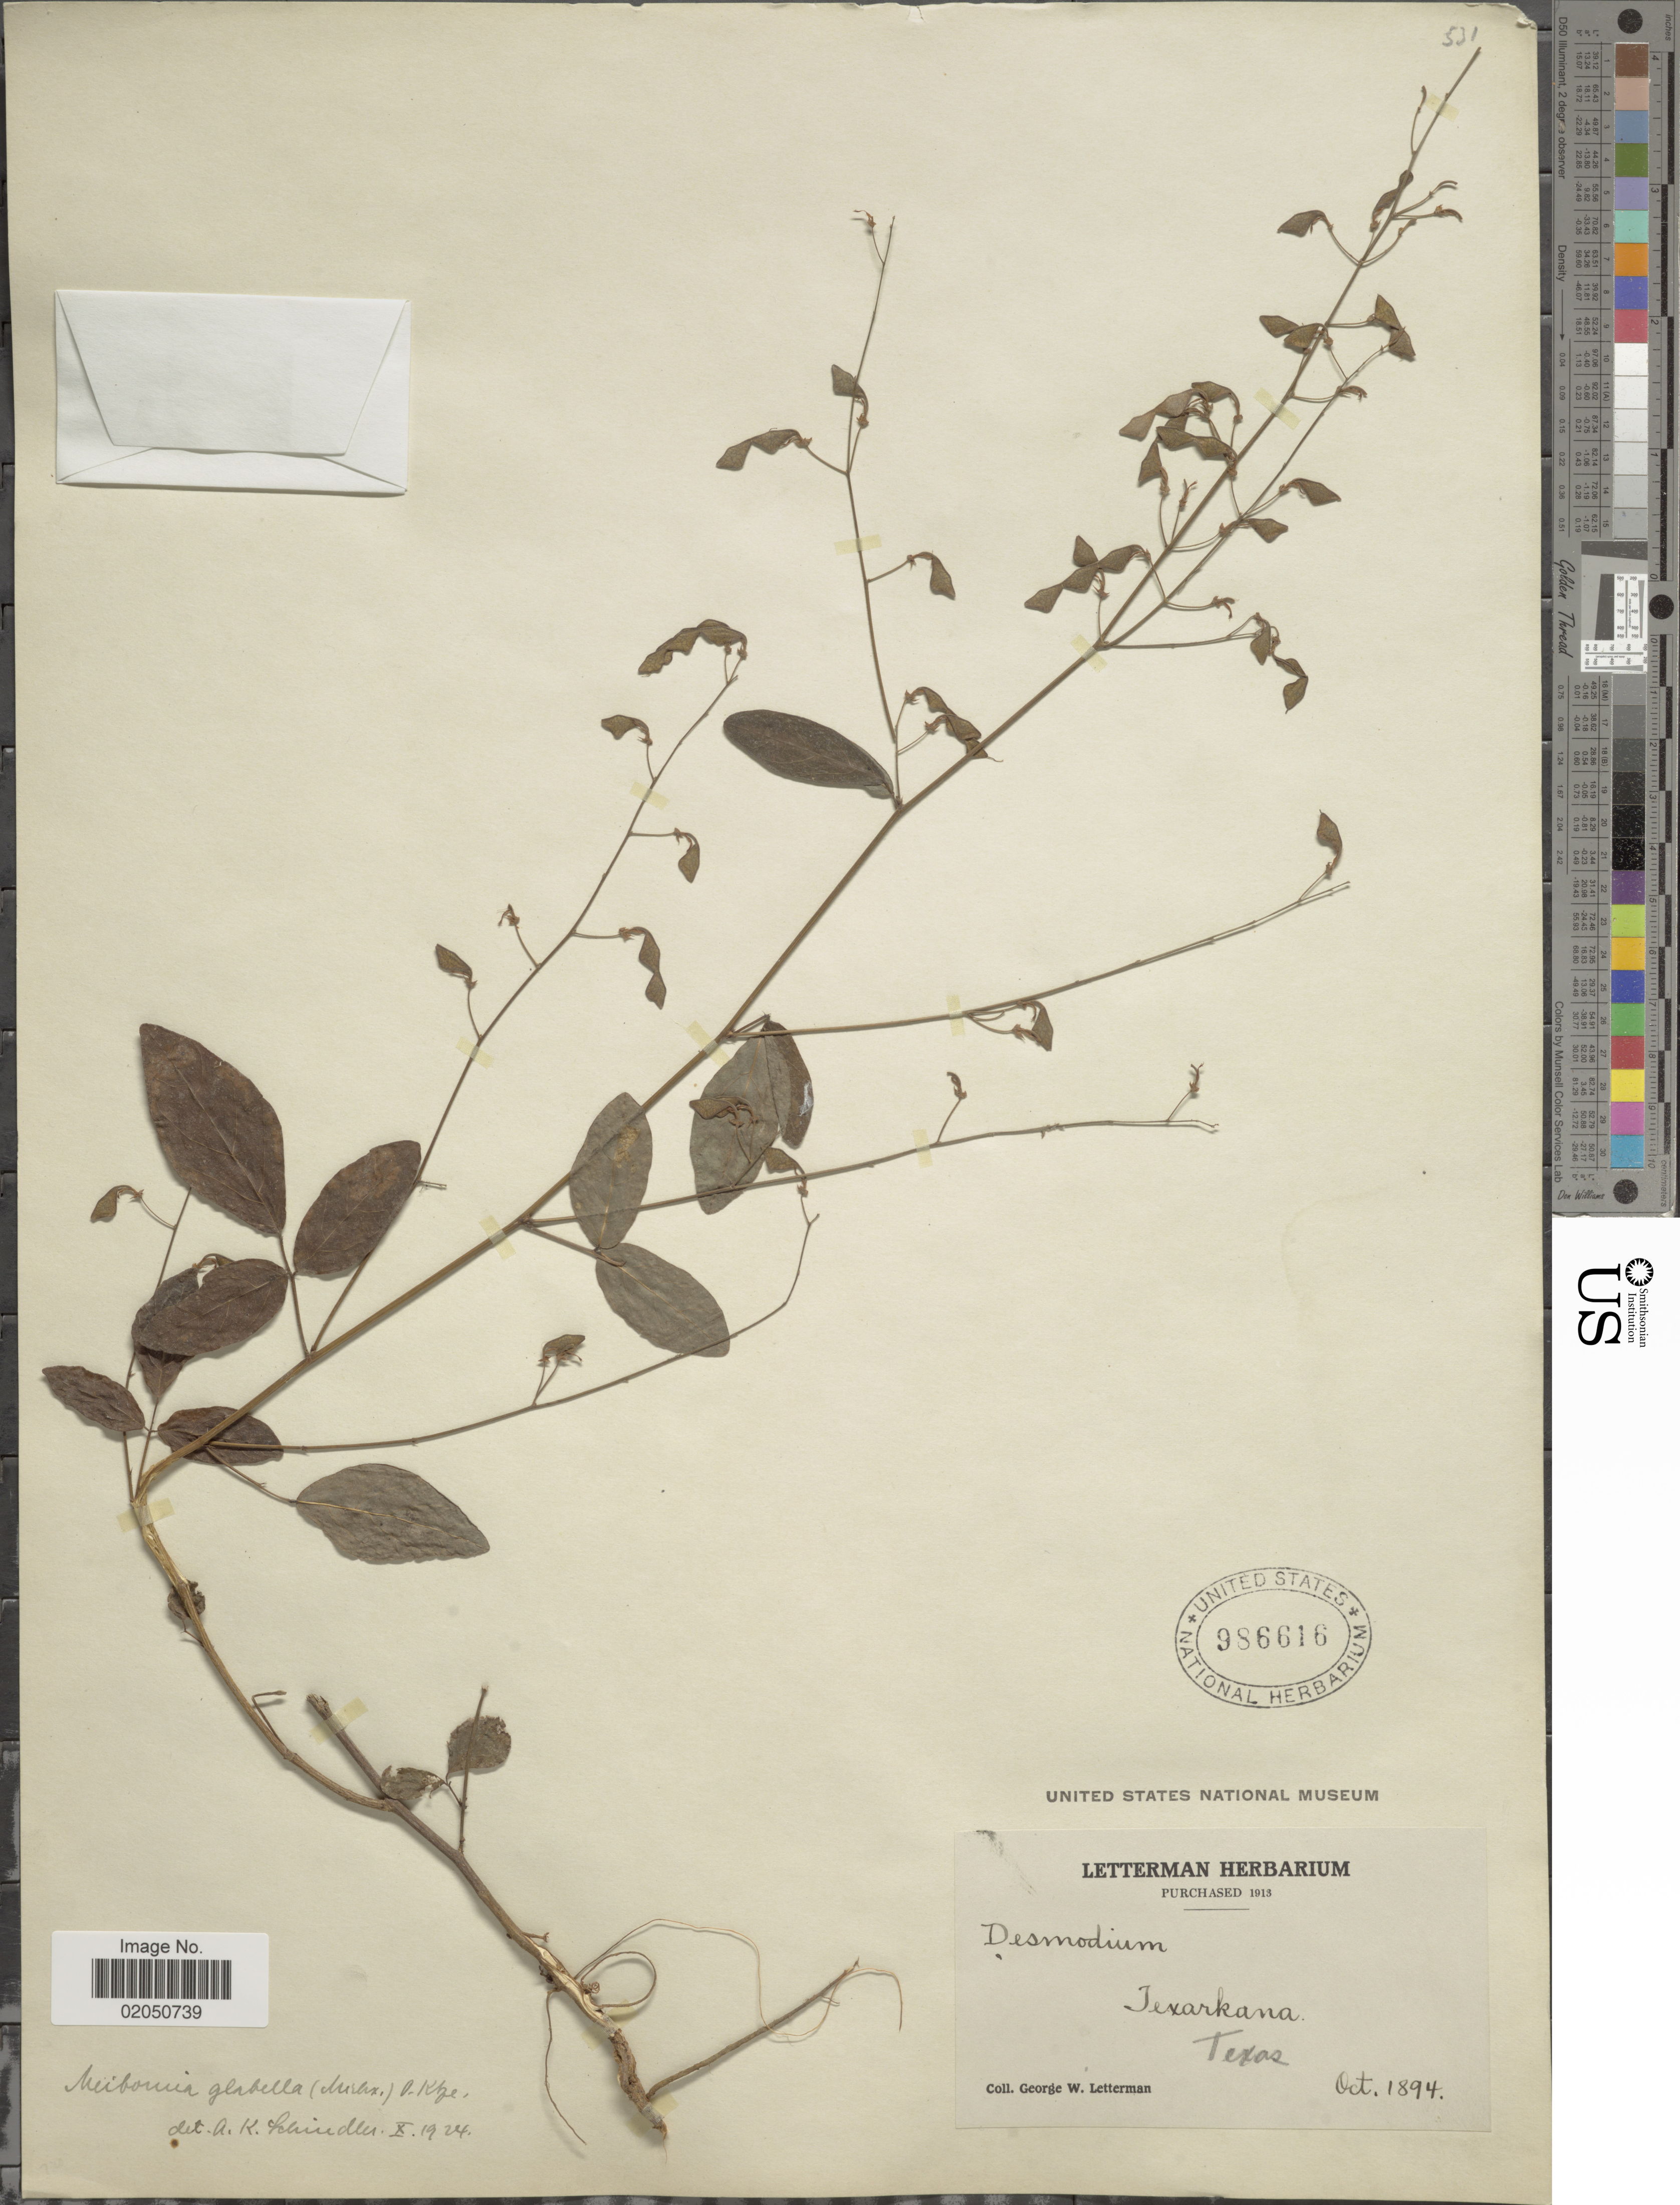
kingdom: Plantae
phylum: Tracheophyta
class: Magnoliopsida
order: Fabales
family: Fabaceae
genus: Desmodium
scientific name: Desmodium glabellum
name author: (Michx.) DC.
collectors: G. W. Letterman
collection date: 1894-10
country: United States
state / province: Texas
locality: Texarkana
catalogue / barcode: US 986616